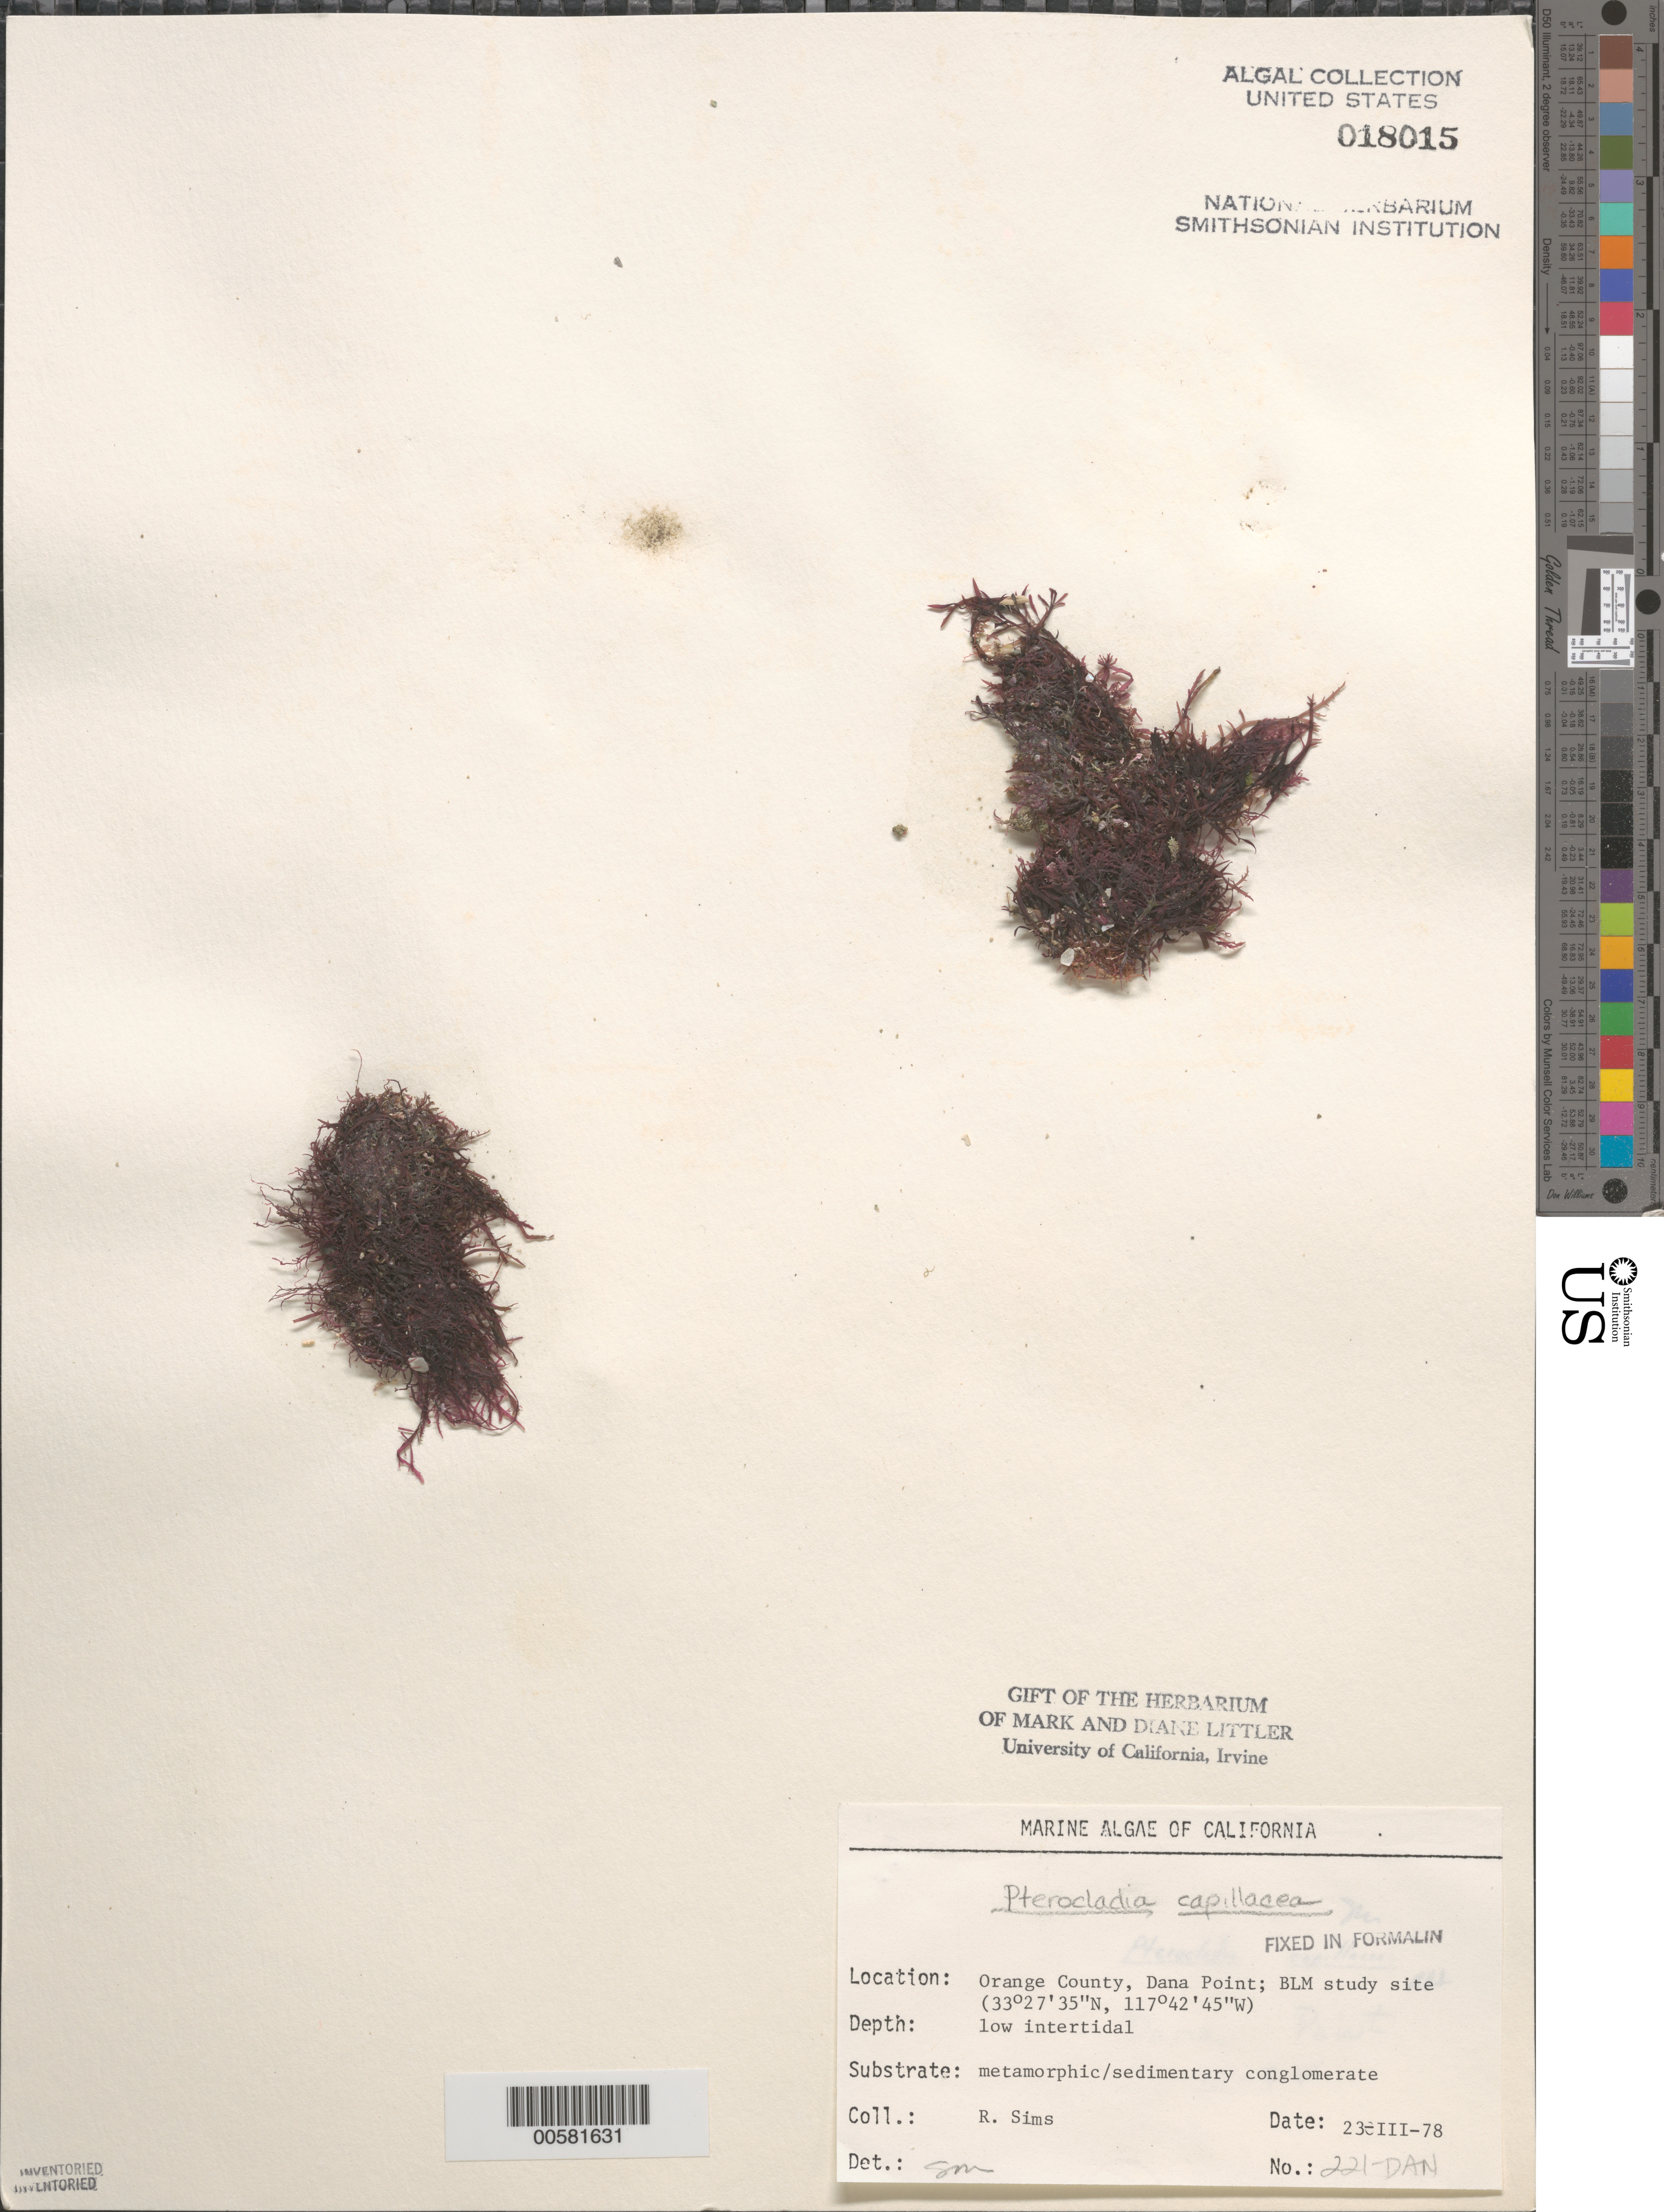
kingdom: Plantae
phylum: Rhodophyta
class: Florideophyceae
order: Gelidiales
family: Pterocladiaceae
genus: Pterocladiella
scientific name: Pterocladiella capillacea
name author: (S.G. Gmel.) Santelices & Hommers.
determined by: Algae name updating Project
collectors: R. H. Sims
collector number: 221-dan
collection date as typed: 23 Mar 1978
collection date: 1978-03-23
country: United States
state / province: California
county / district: Orange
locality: Dana Point, 1 km north of marina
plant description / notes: BLM-SOCALBIGHT Rocky Intertidal Survey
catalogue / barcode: US 18015